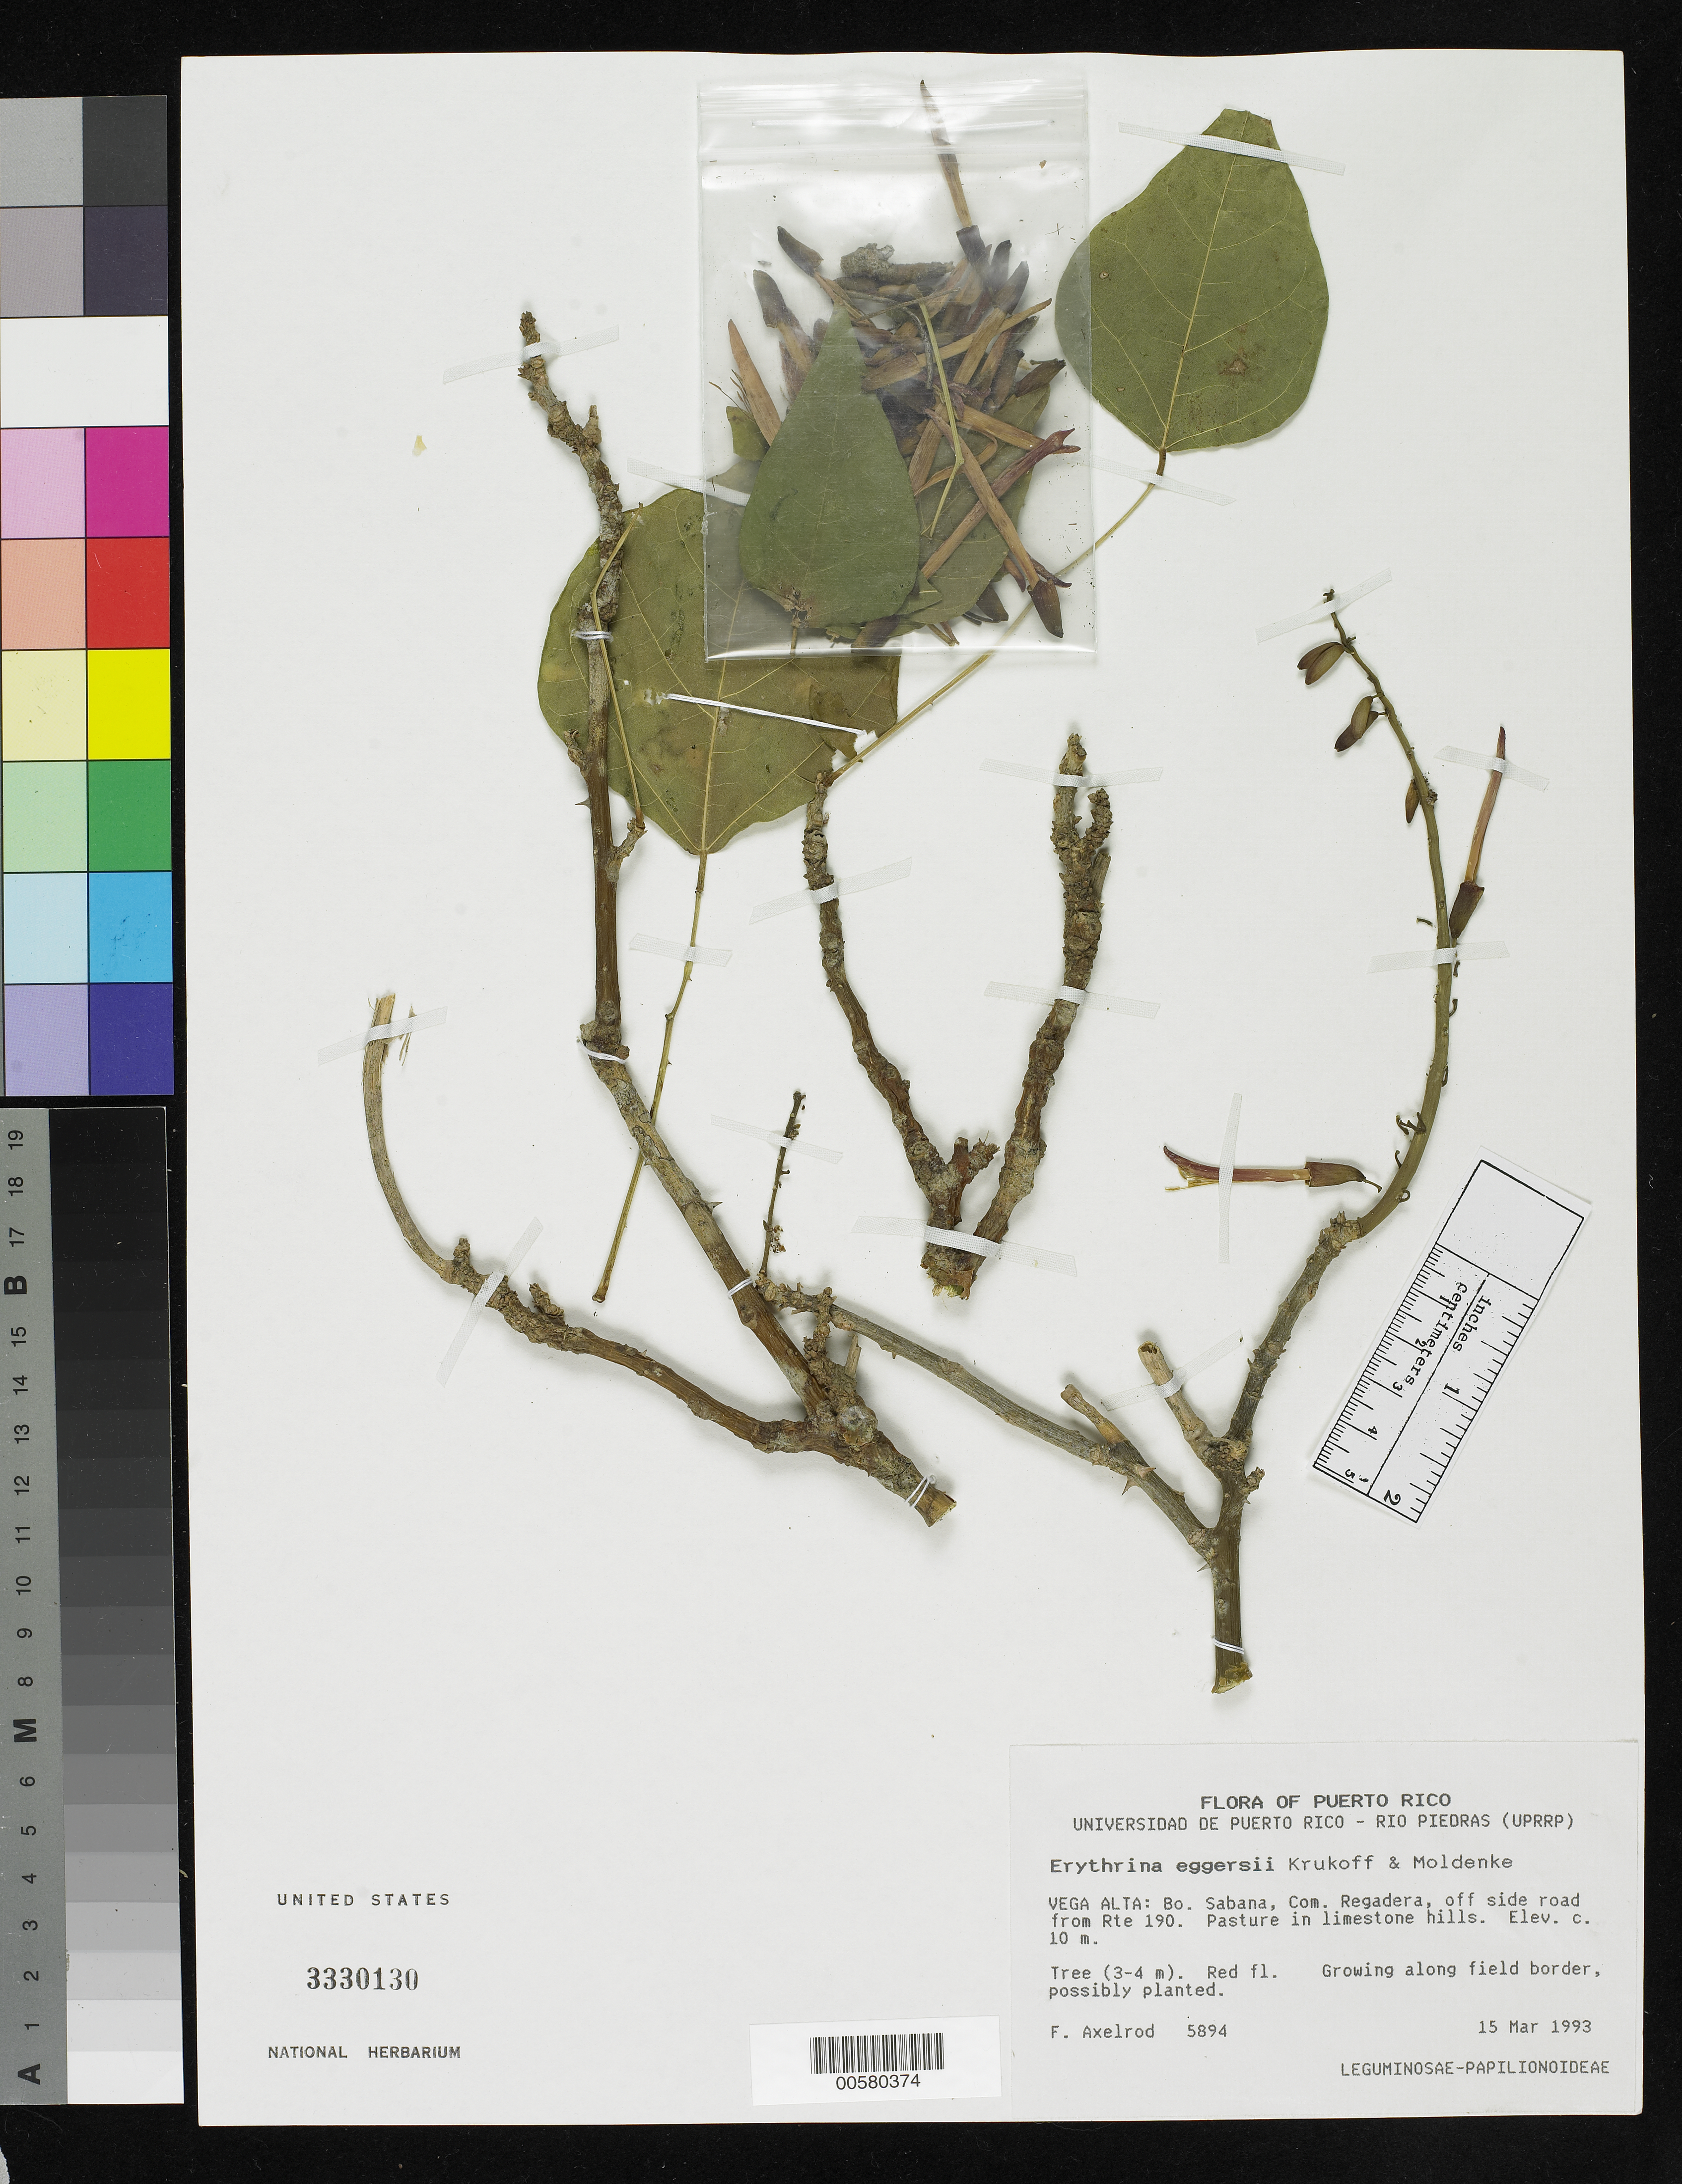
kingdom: Plantae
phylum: Tracheophyta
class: Magnoliopsida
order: Fabales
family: Fabaceae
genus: Erythrina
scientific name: Erythrina eggersii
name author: Krukoff & Moldenke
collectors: F. S. Axelrod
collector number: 5894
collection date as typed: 15 Mar 1993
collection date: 1993-03-15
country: Puerto Rico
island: Greater Antilles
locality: Vega alta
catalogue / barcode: US 3330130